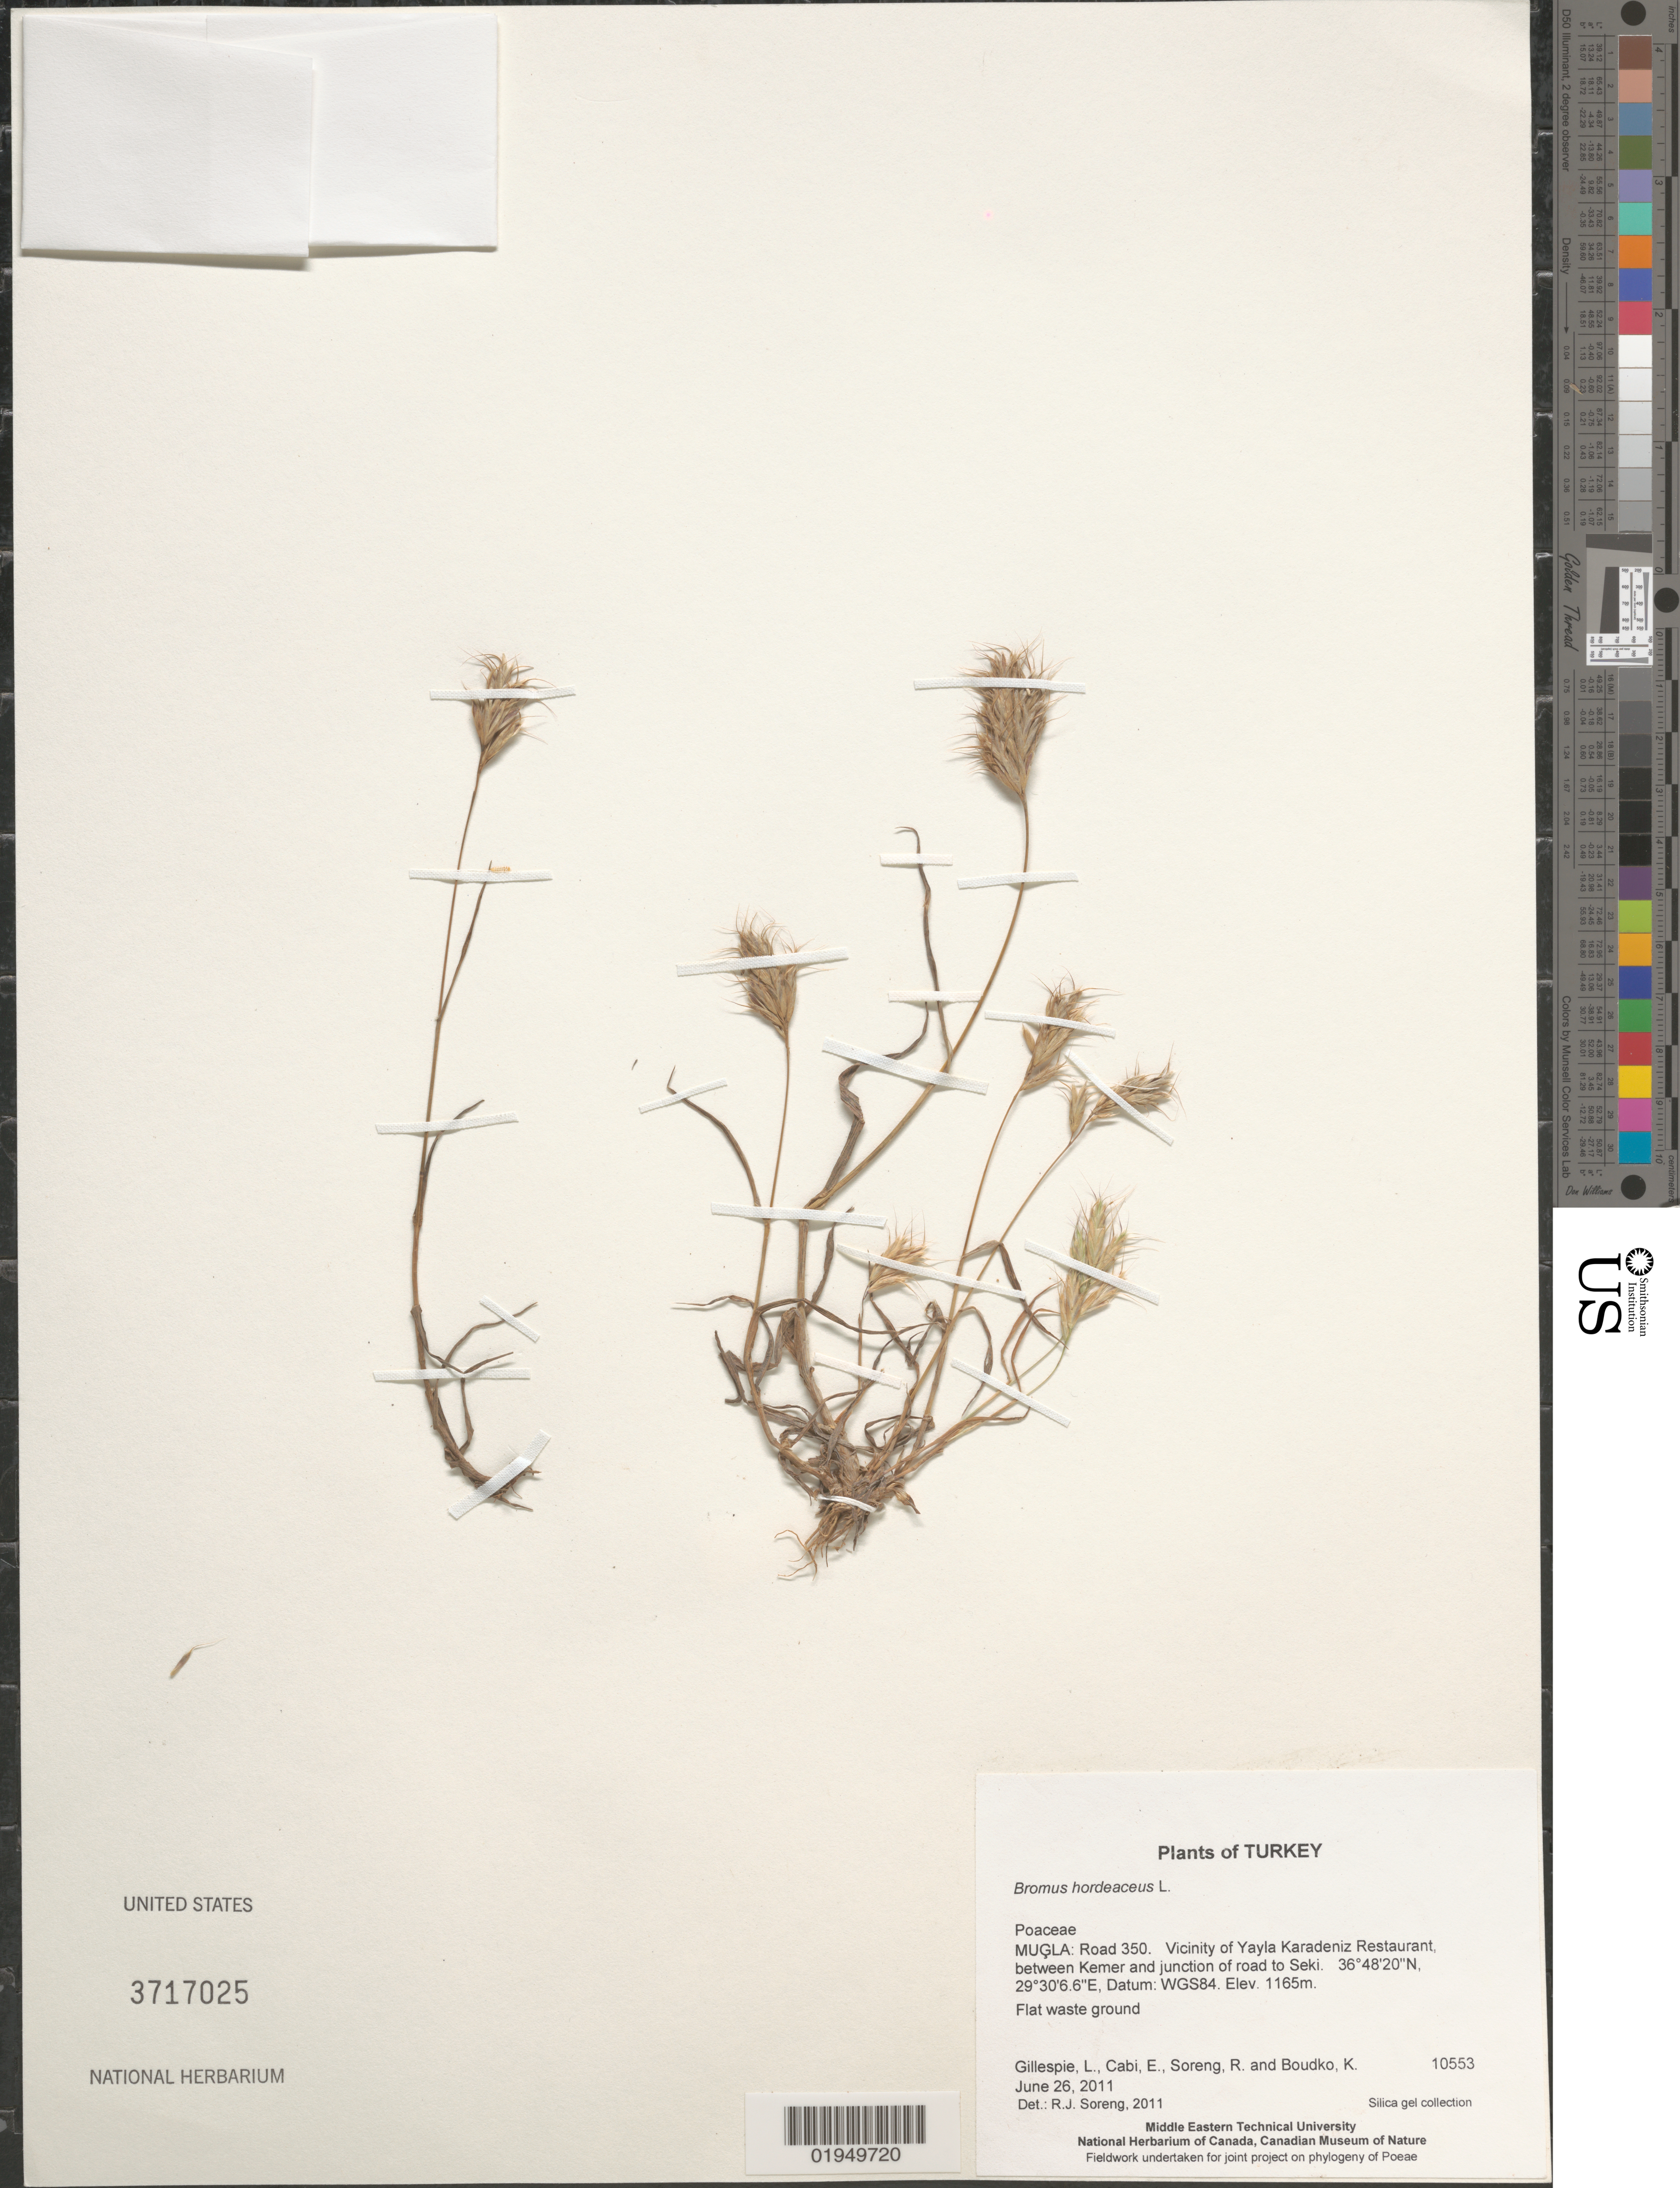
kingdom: Plantae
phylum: Tracheophyta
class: Liliopsida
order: Poales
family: Poaceae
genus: Bromus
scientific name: Bromus hordeaceus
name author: L.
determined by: Soreng, Robert J., Research Associate (BOT), Smithsonian Institution - National Museum of Natural History (UNITED STATES)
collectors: L. J. Gillespie, E. Cabi, R. J. Soreng & K. Boudko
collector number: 10553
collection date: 2011-06-26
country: Turkey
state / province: Mugla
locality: Road 350. Vicinity of Yayla Karadeniz Restaurant, between Kemer and junction of road to Seki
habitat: Flat waste ground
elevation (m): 1165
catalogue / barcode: US 3717025